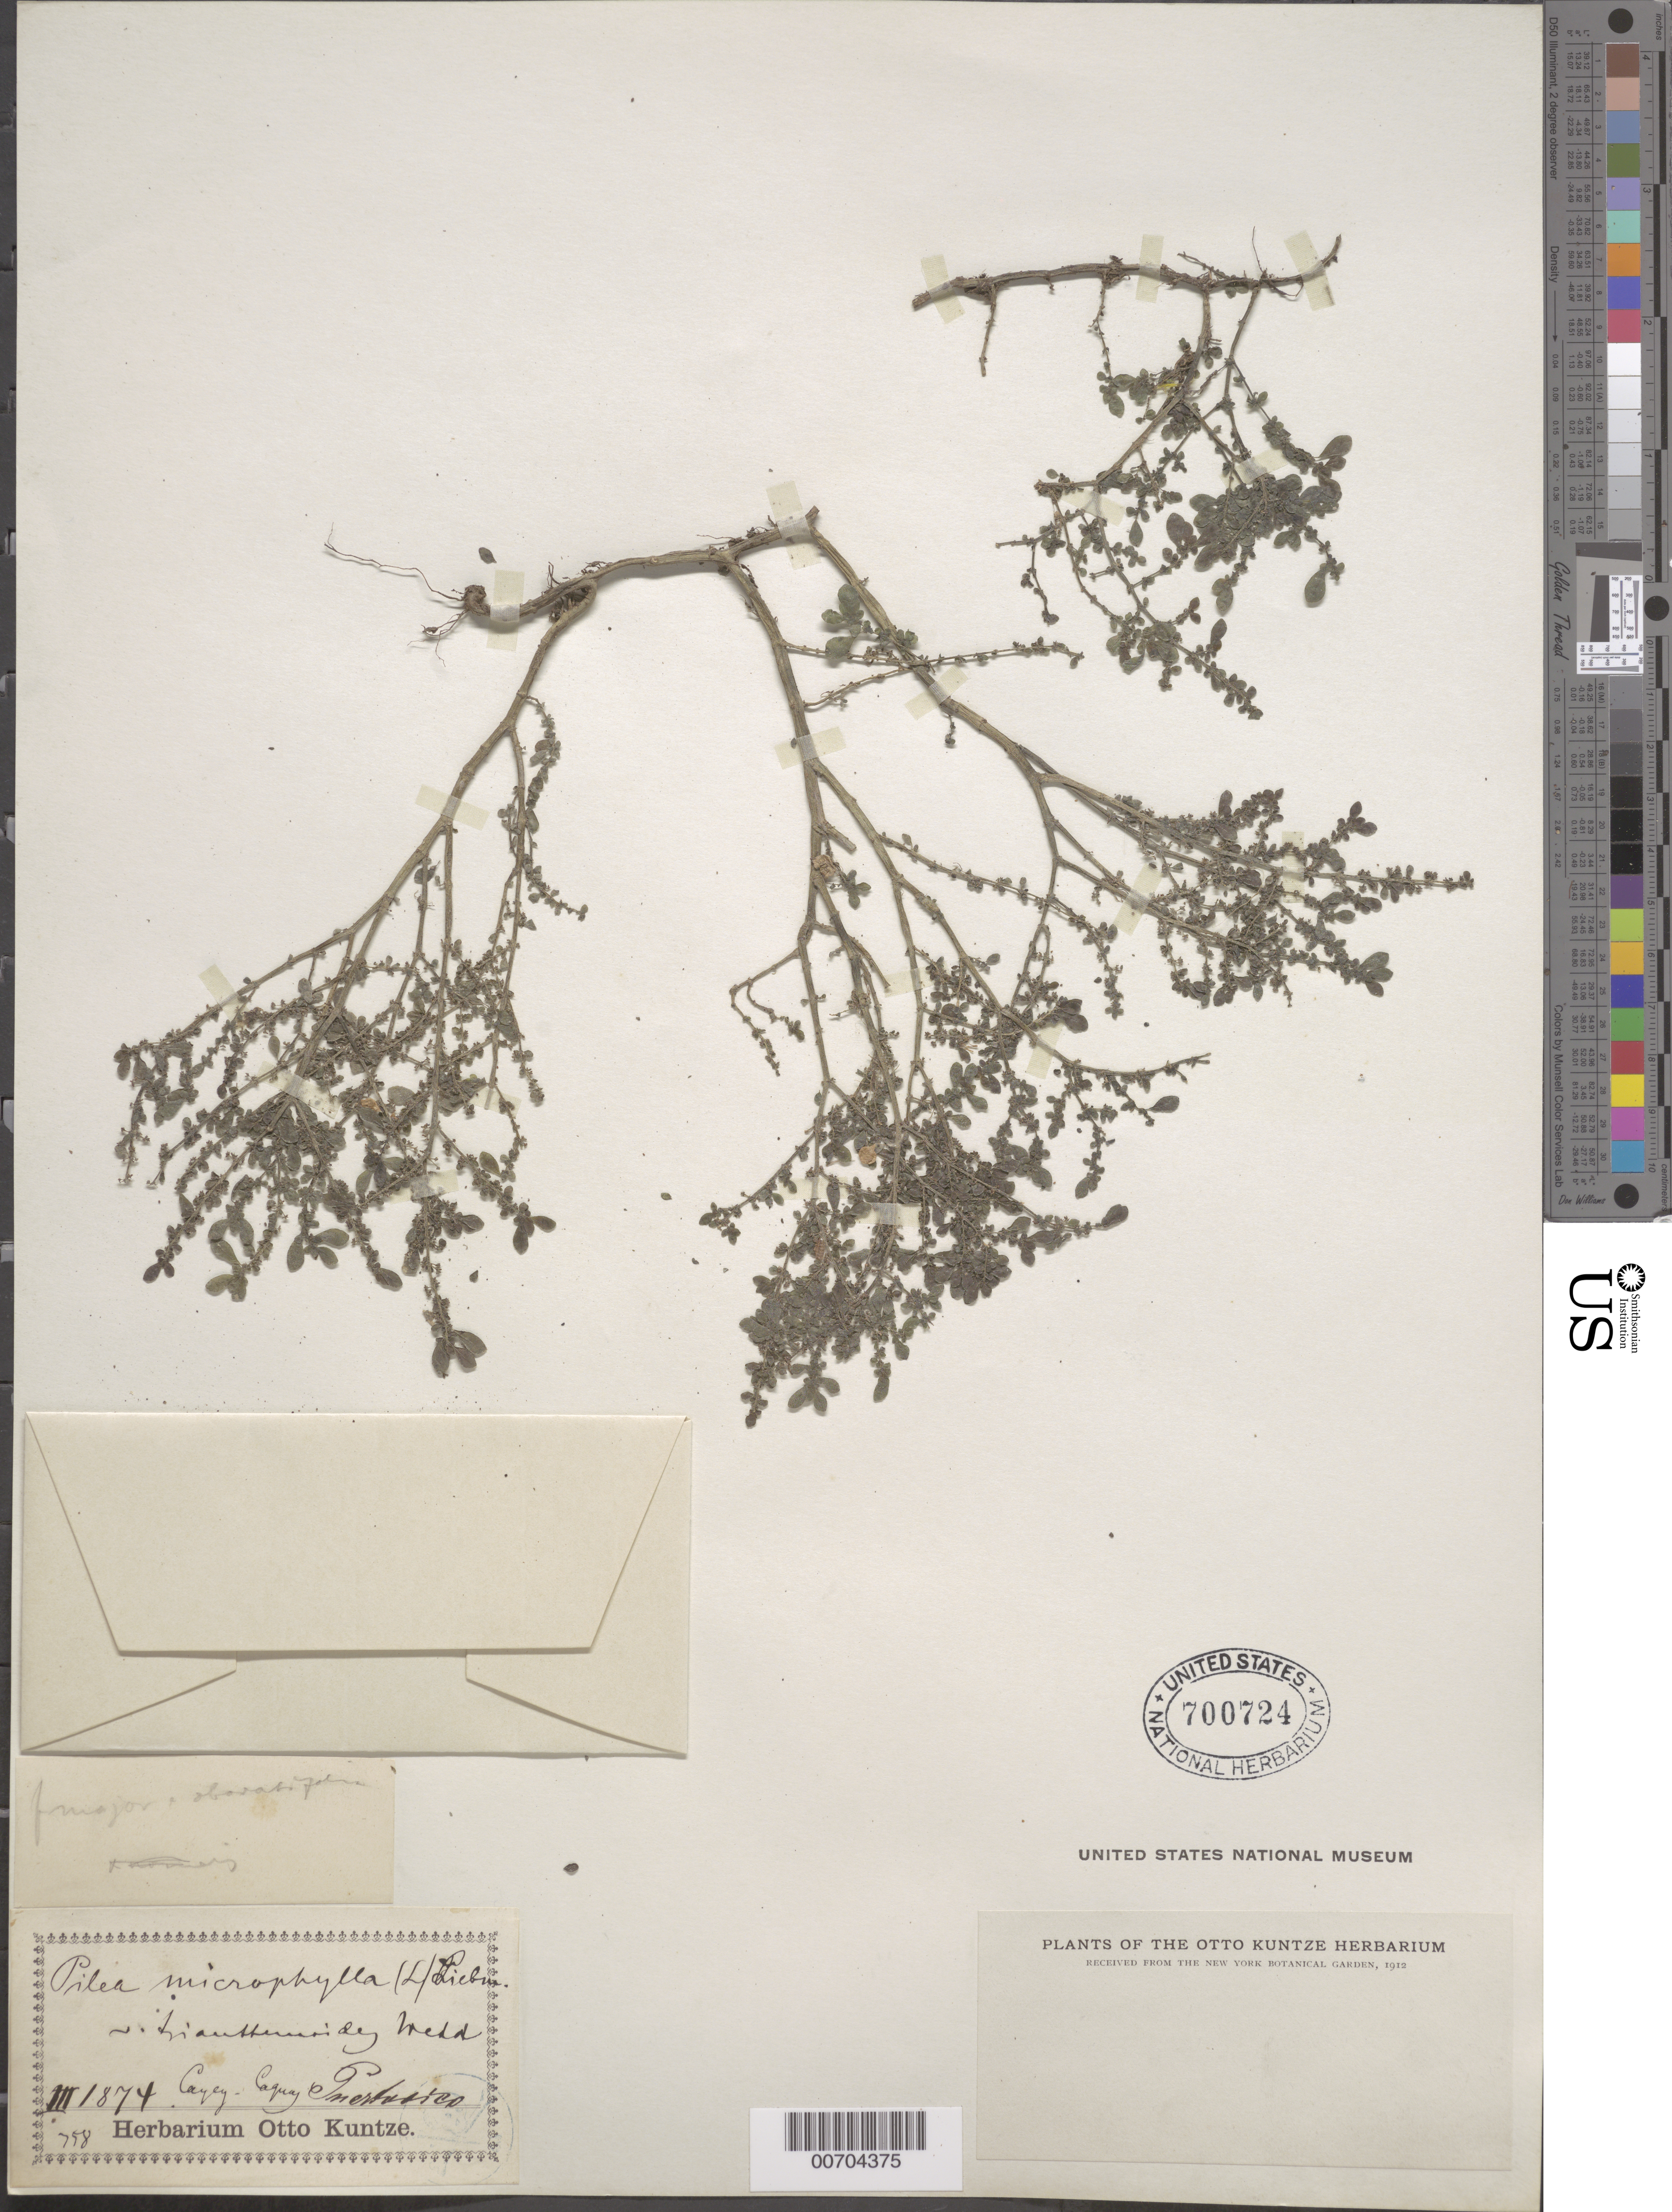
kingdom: Plantae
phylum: Tracheophyta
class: Magnoliopsida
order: Rosales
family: Urticaceae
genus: Pilea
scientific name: Pilea microphylla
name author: (L.) Liebm.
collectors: C.E.O. Kuntze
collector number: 758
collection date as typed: Mar 1874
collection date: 1874-03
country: Puerto Rico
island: Greater Antilles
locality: Cayey-Caquay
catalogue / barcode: US 700724